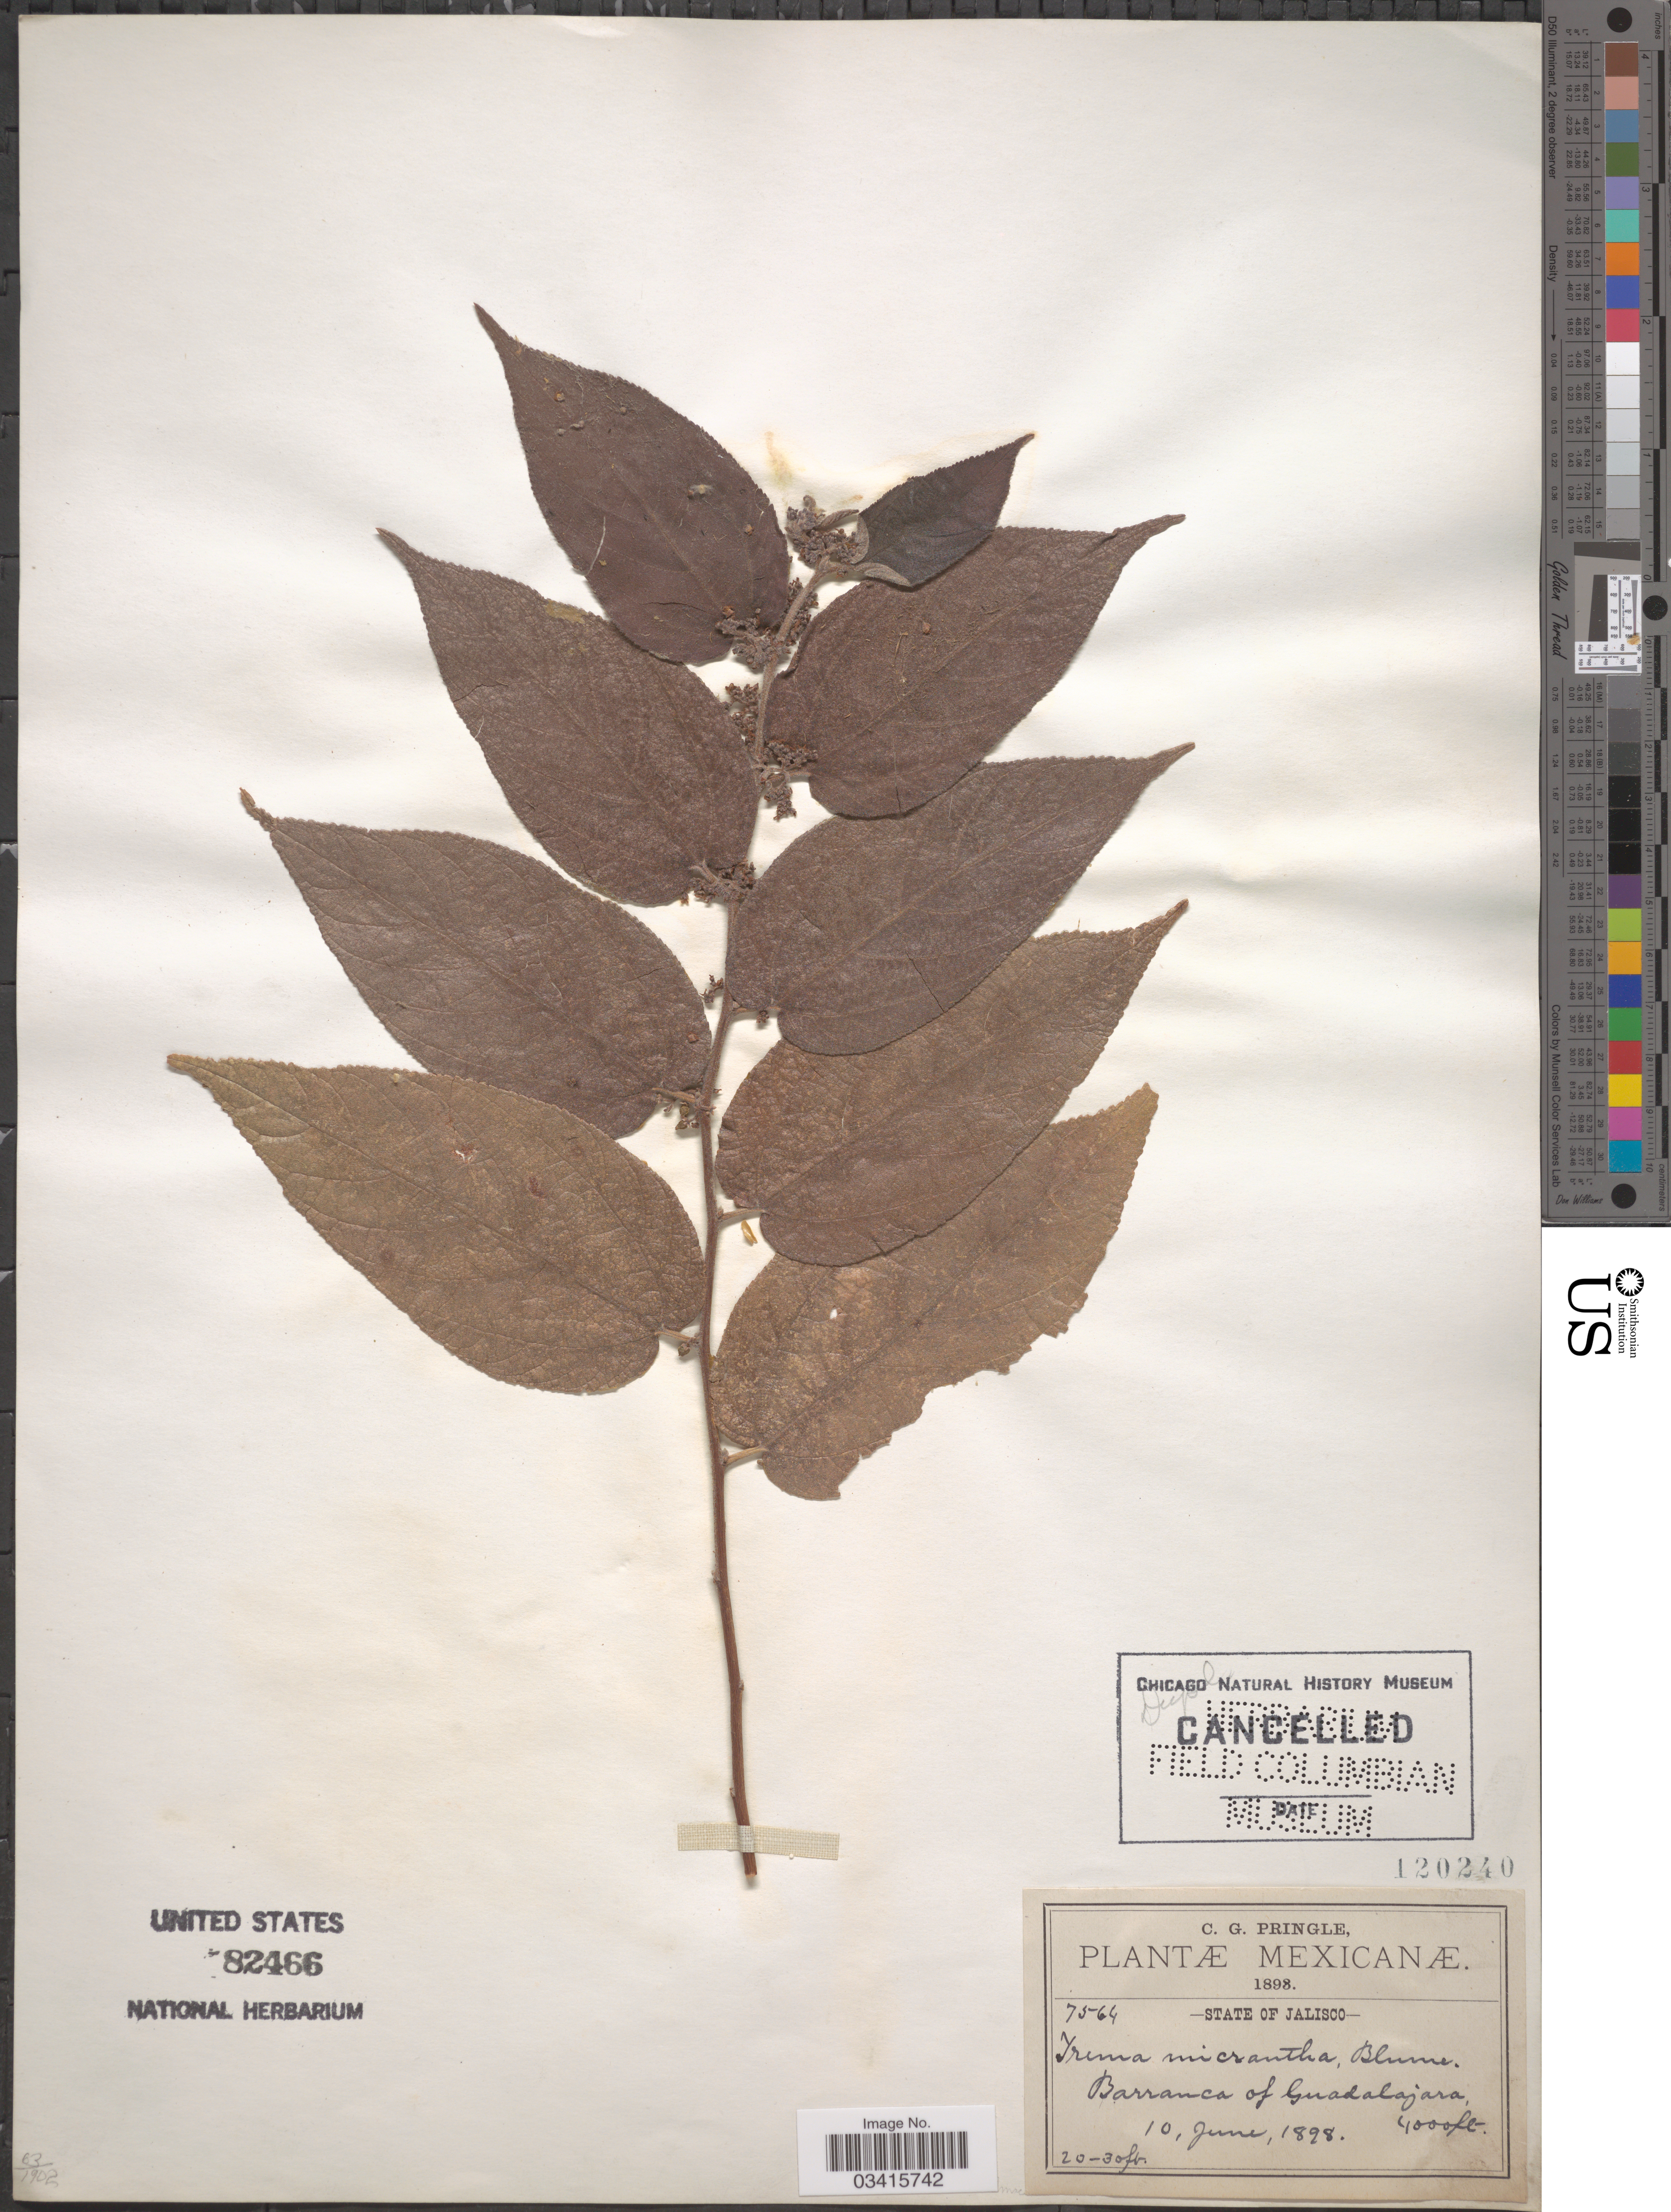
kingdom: Plantae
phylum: Tracheophyta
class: Magnoliopsida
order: Rosales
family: Cannabaceae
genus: Trema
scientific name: Trema micranthum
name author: (L.) Blume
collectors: C. G. Pringle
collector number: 7564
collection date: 1898-06-10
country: Mexico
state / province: Jalisco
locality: Barranca of Guadalajara.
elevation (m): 1219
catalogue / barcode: US 82466